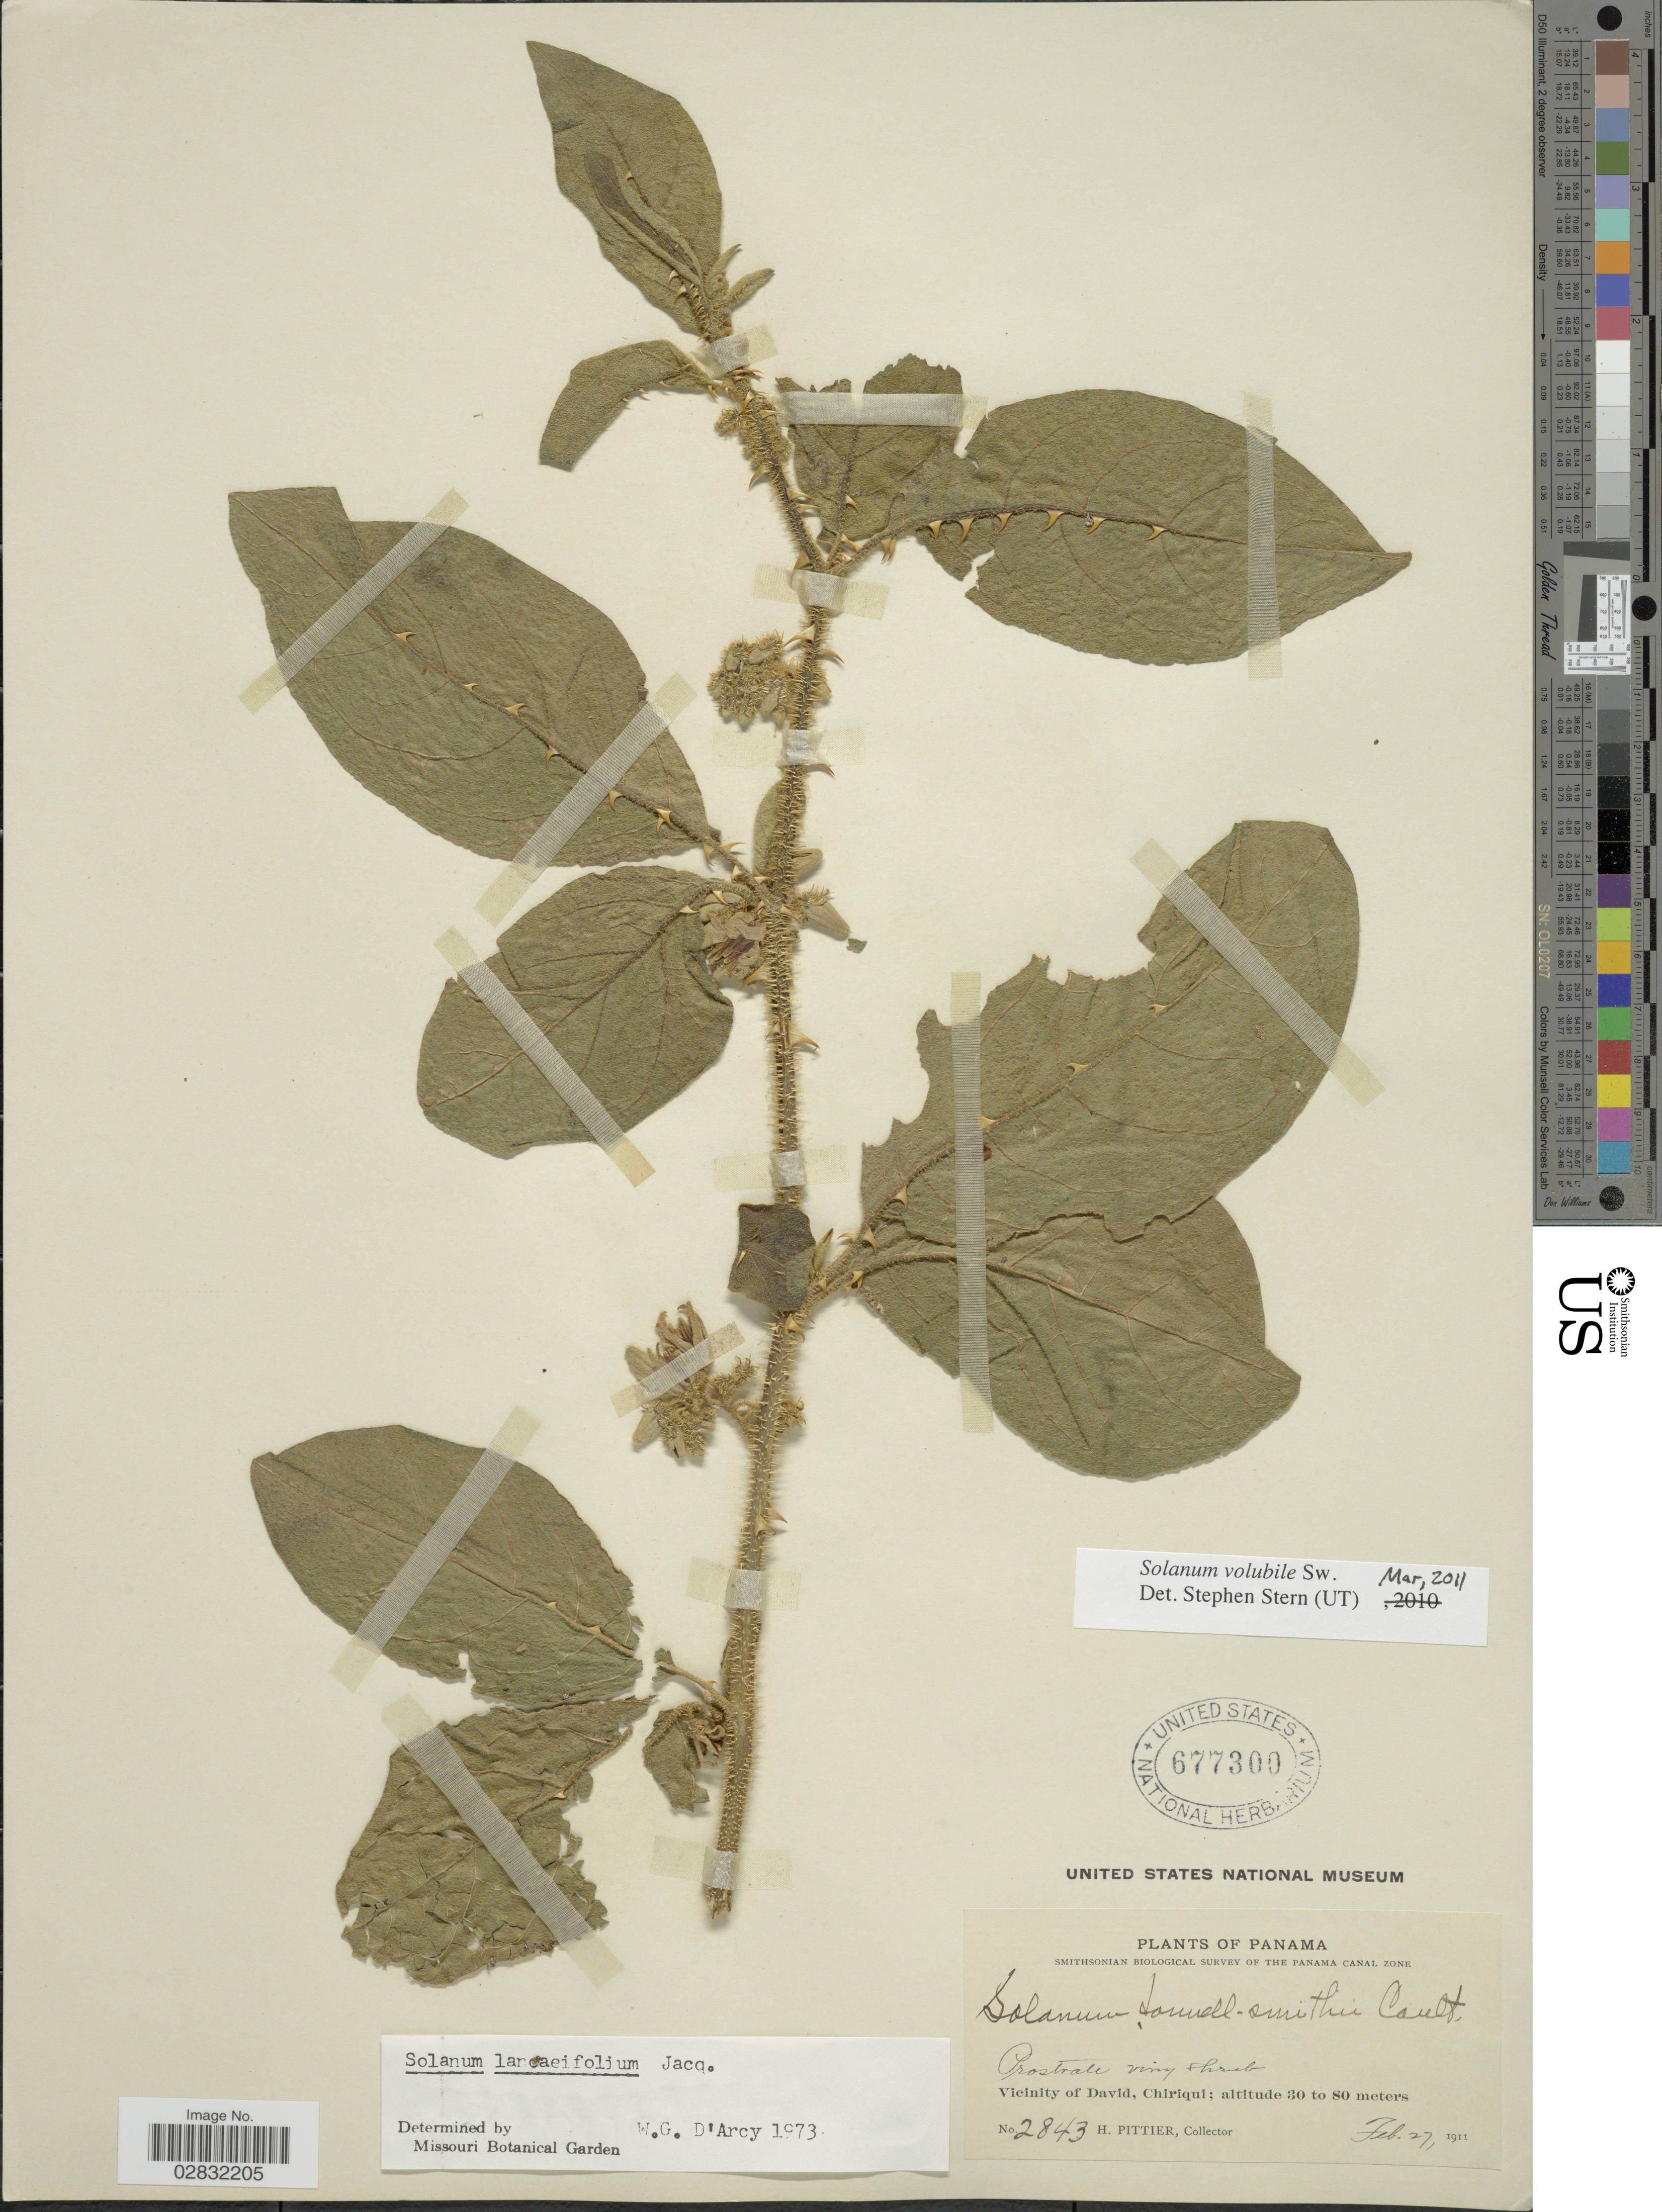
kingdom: Plantae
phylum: Tracheophyta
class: Magnoliopsida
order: Solanales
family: Solanaceae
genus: Solanum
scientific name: Solanum volubile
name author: Sw.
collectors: H. F. Pittier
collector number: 2843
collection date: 1911-02-27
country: Panama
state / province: Chiriqui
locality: Vicinity of David, Chiriqui.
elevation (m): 30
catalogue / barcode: US 677300